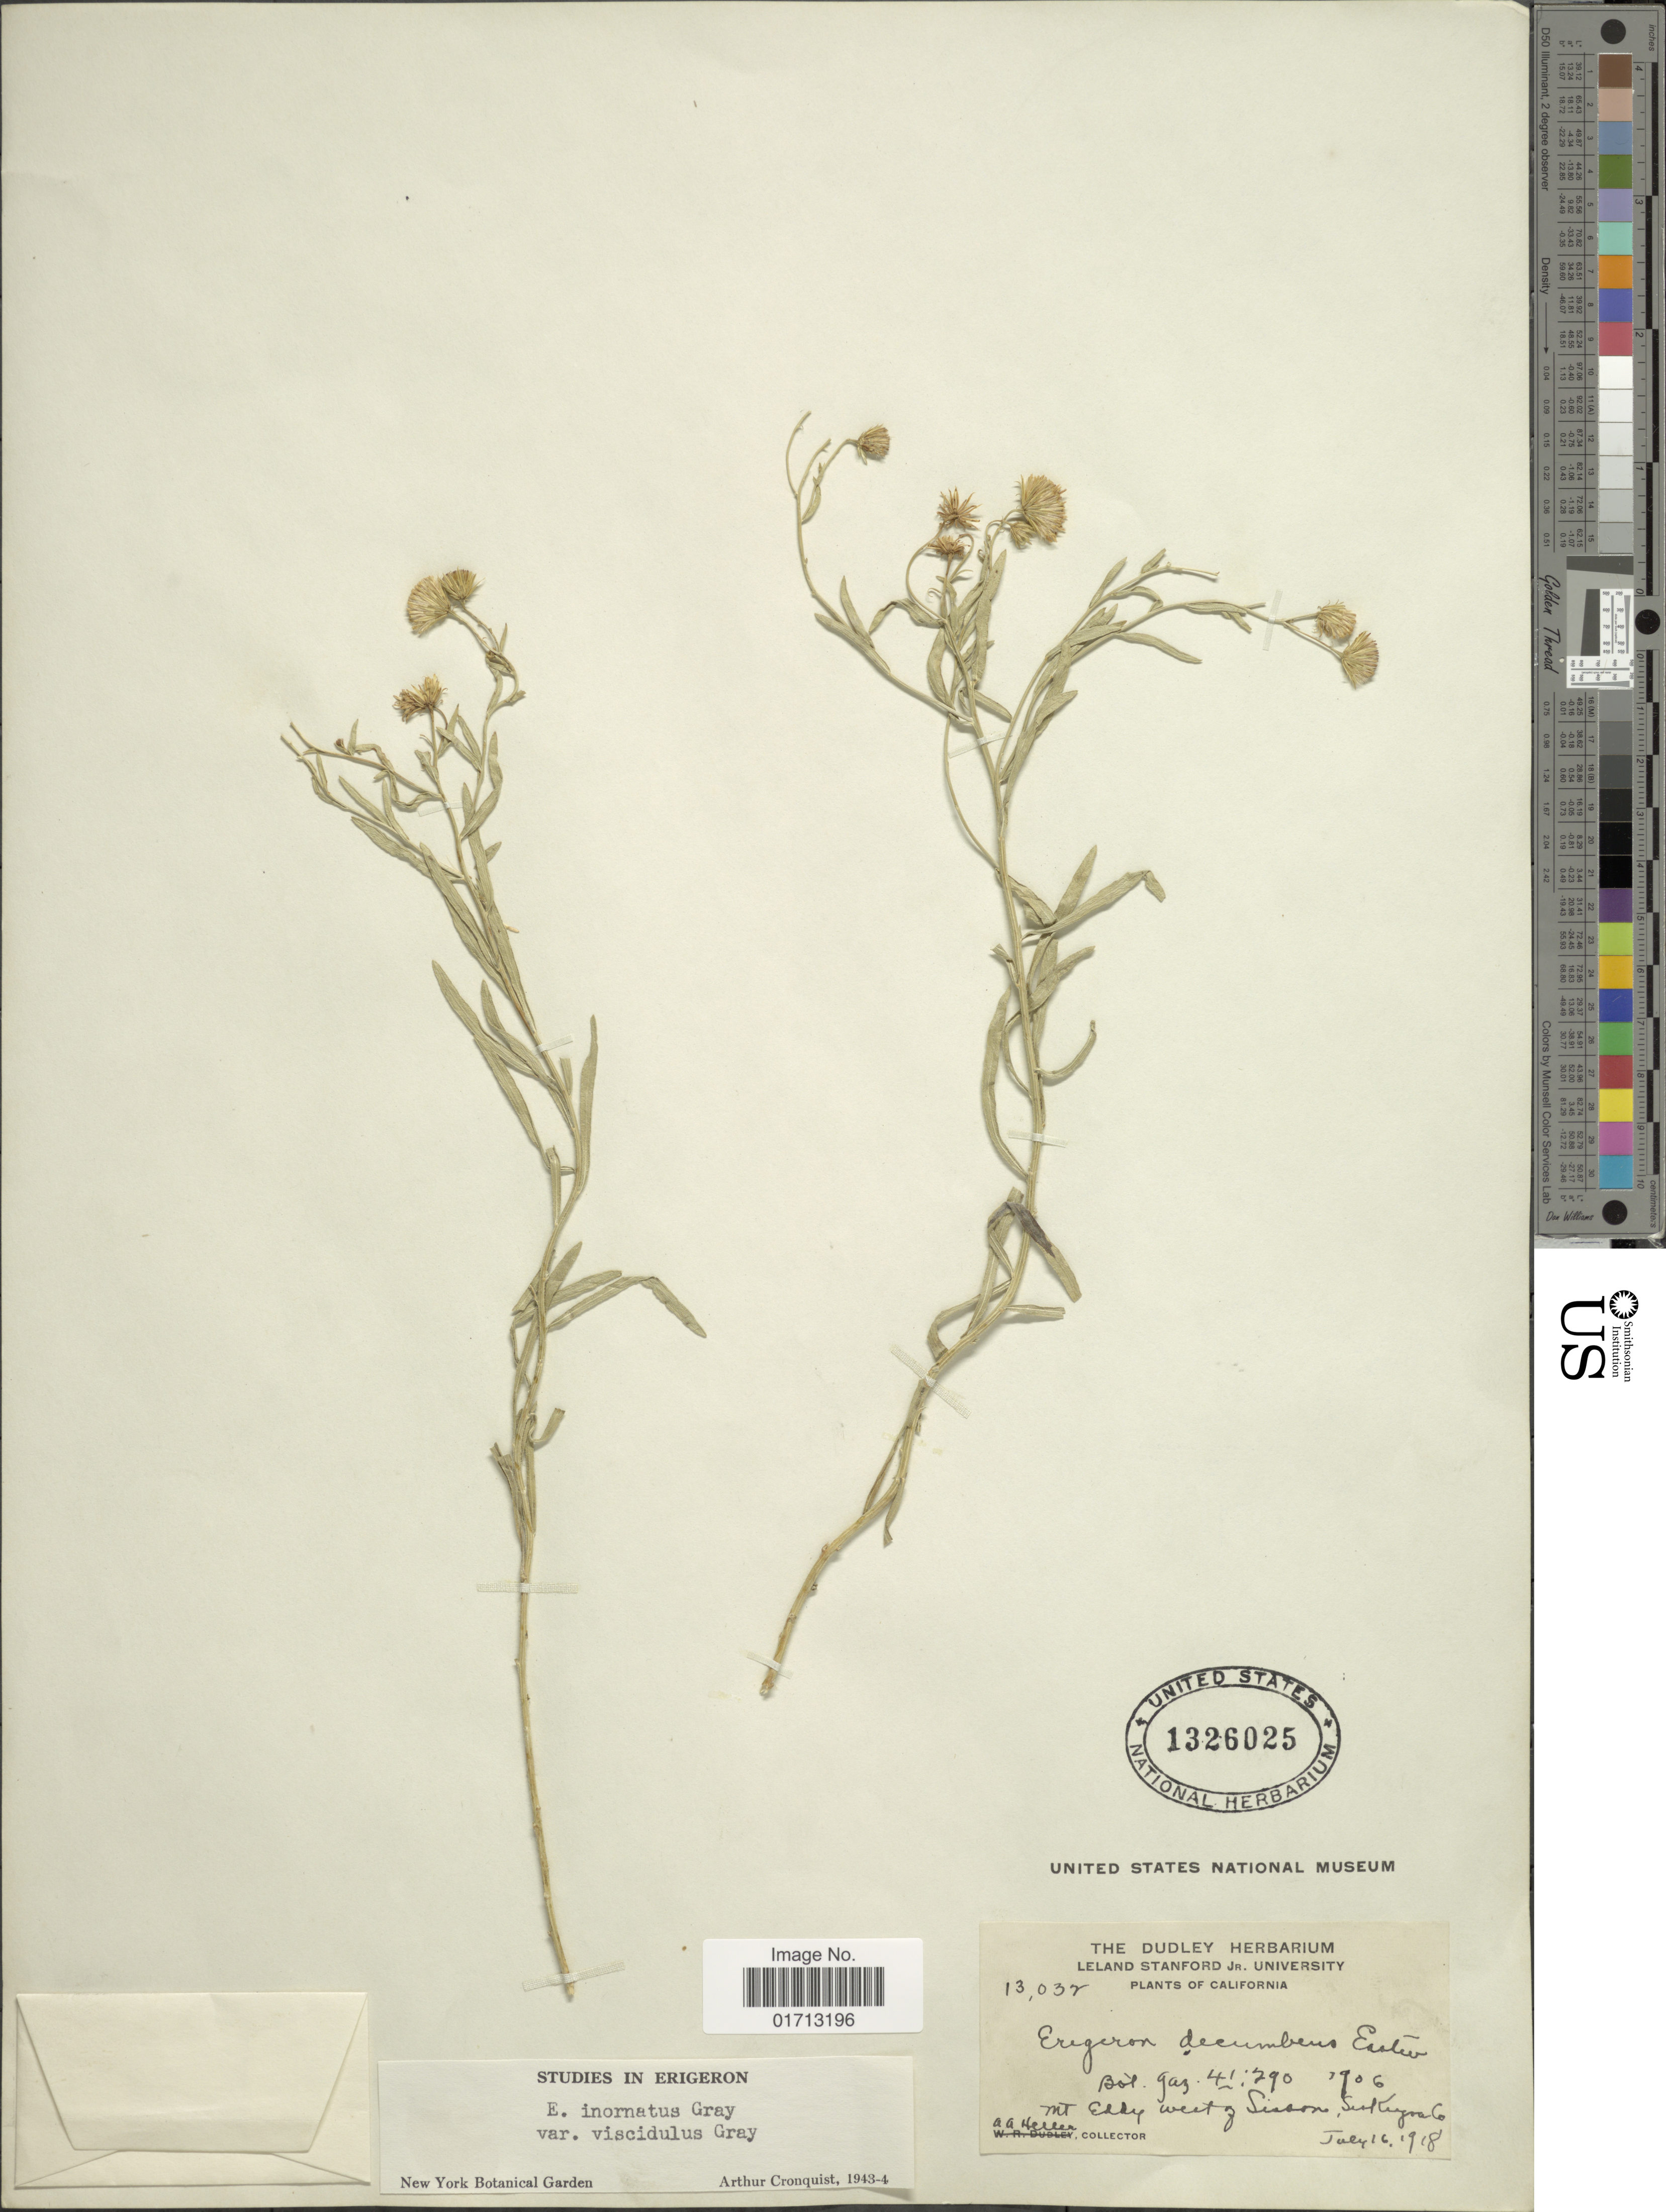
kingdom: Plantae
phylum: Tracheophyta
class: Magnoliopsida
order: Asterales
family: Asteraceae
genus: Erigeron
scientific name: Erigeron inornatus var. viscidulus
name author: A. Gray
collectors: A. A. Heller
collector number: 13032*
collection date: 1918-07-16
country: United States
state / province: California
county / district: Siskiyou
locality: Mt. Eddy west of Sisson, Siskiyou Co.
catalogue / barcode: US 1326025